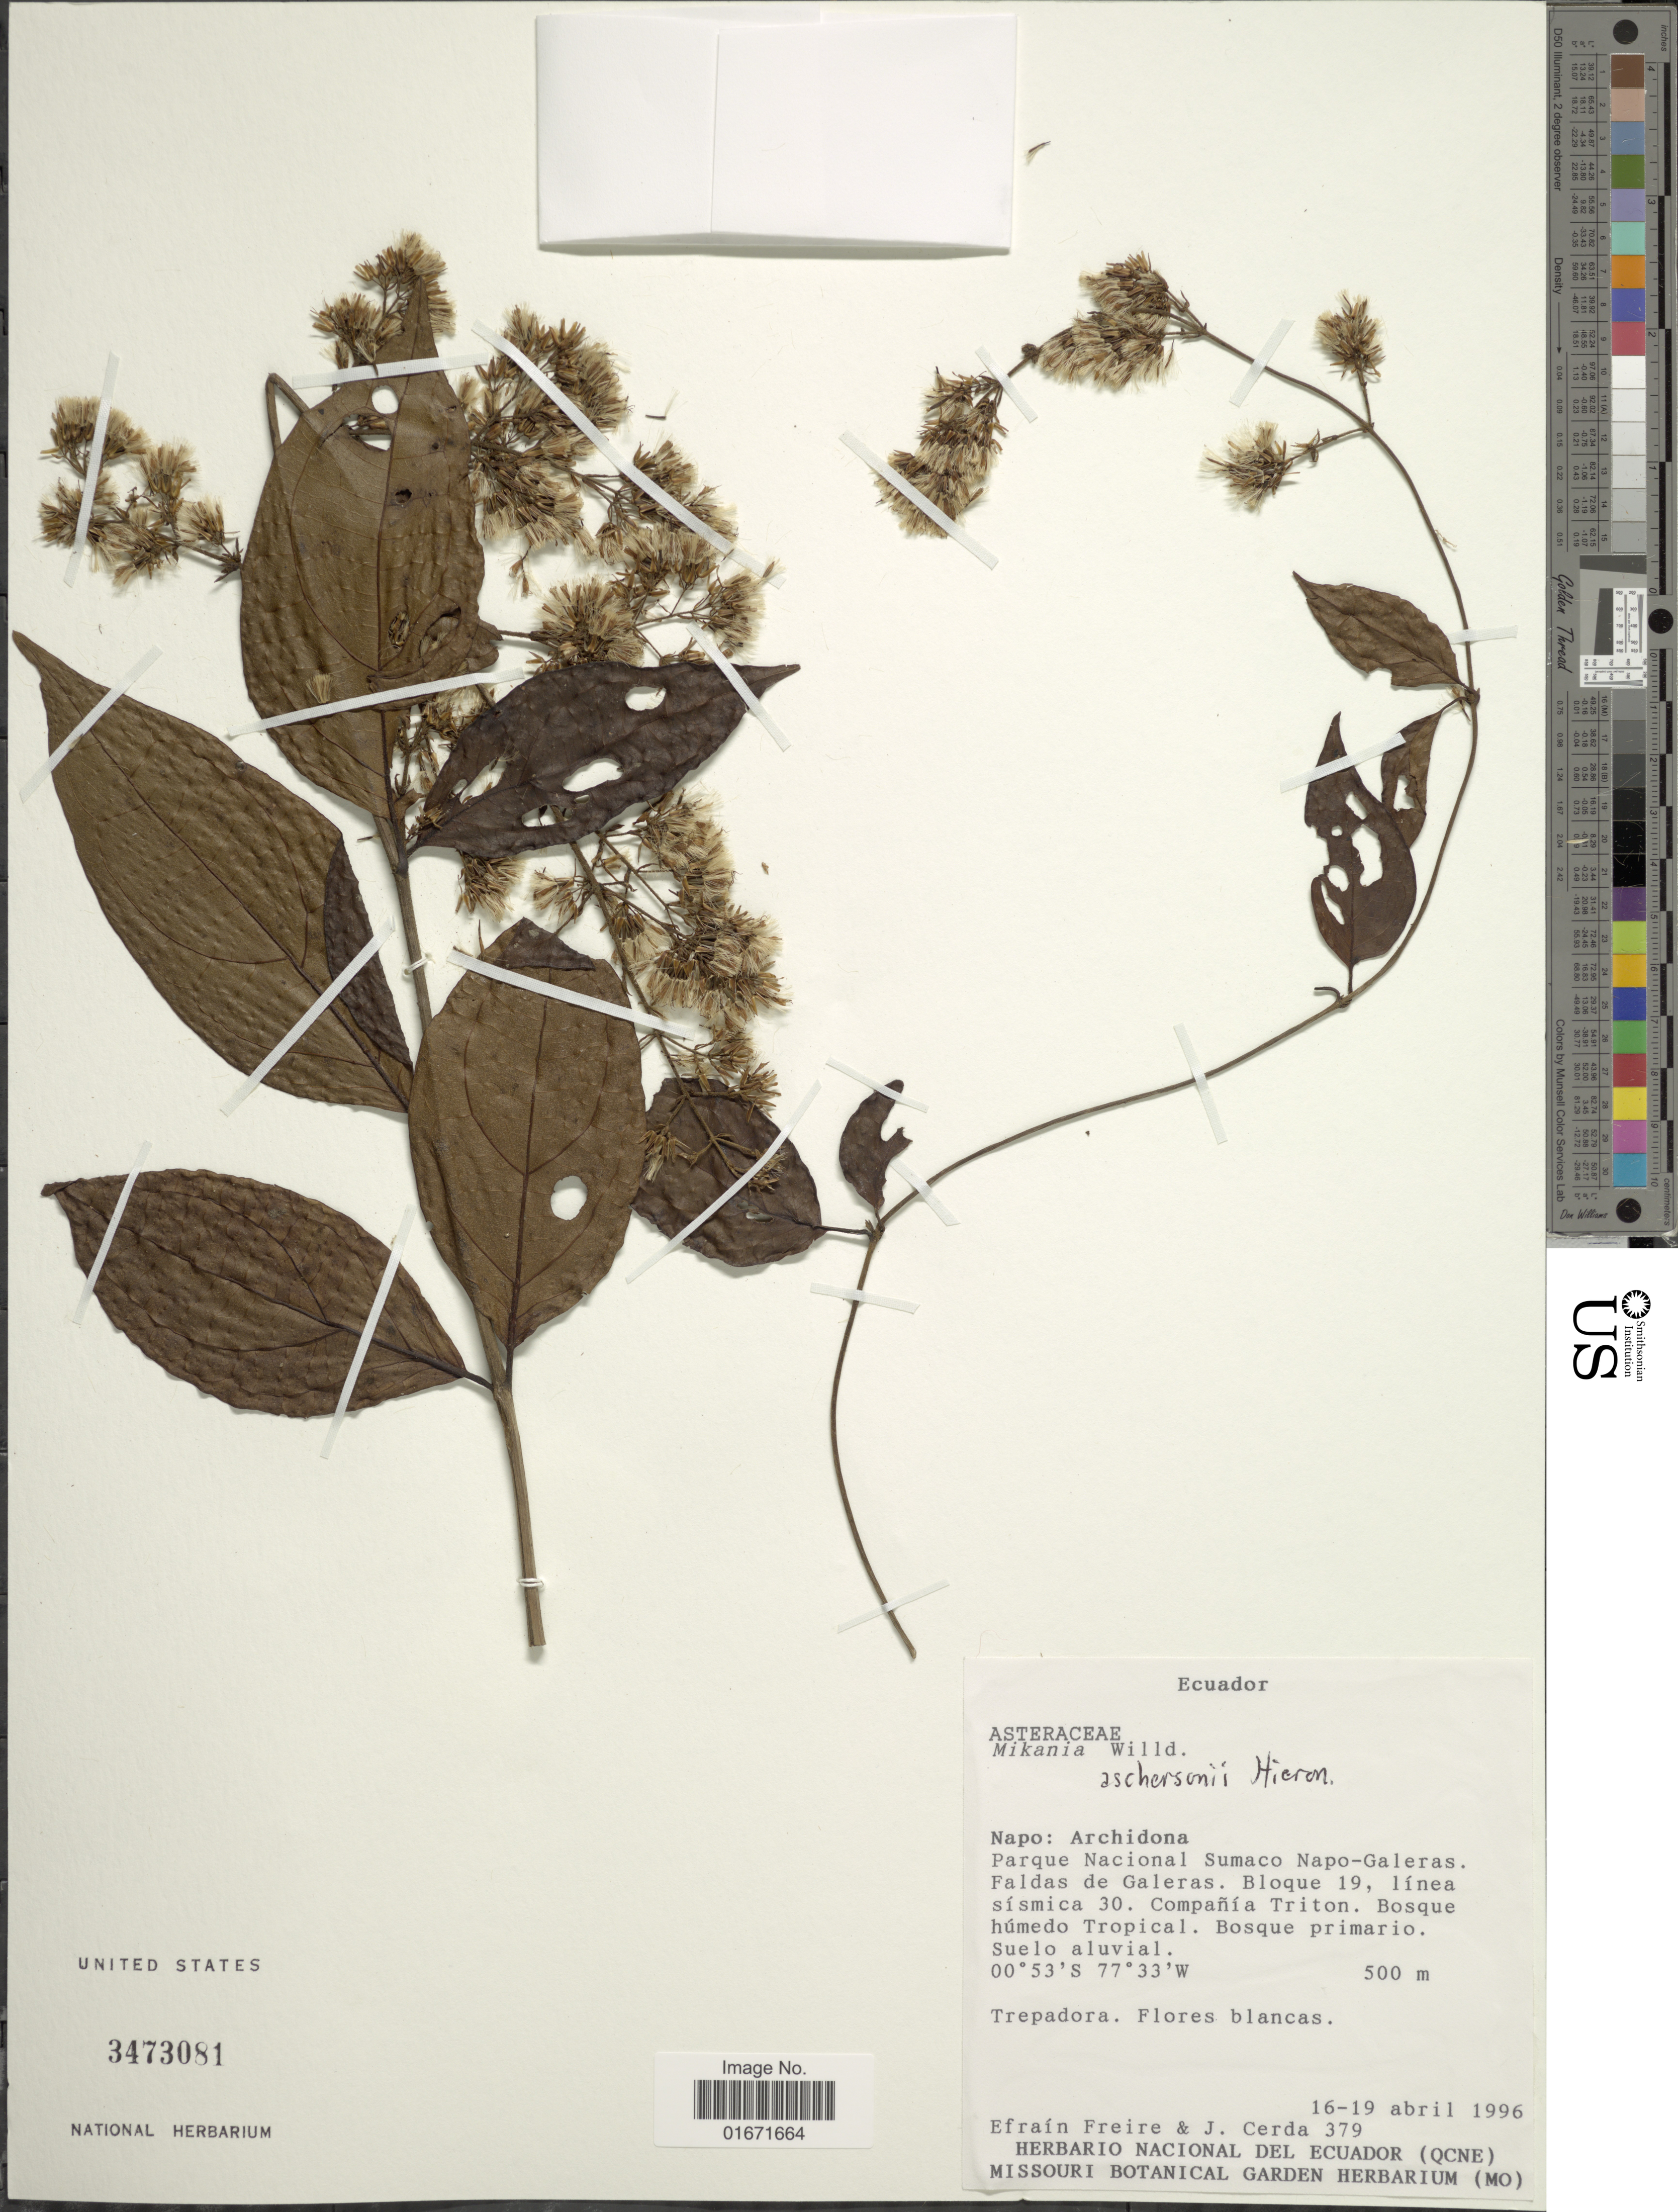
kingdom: Plantae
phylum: Tracheophyta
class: Magnoliopsida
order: Asterales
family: Asteraceae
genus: Mikania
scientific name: Mikania aschersonii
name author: Hieron.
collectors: E. Freire & J. Cerda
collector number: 379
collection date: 1996-04-16/1996-04-19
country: Ecuador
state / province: Napo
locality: Napo: Archidona. Parque Nacional Sumaco Napo-Galeras. Faldas de Galeras. Bloque 19, línea sísmica 30. Compañía Triton. Bosque húmedo Tropical. Bosque primario. Suelo aluvial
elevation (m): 500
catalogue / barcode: US 3473081